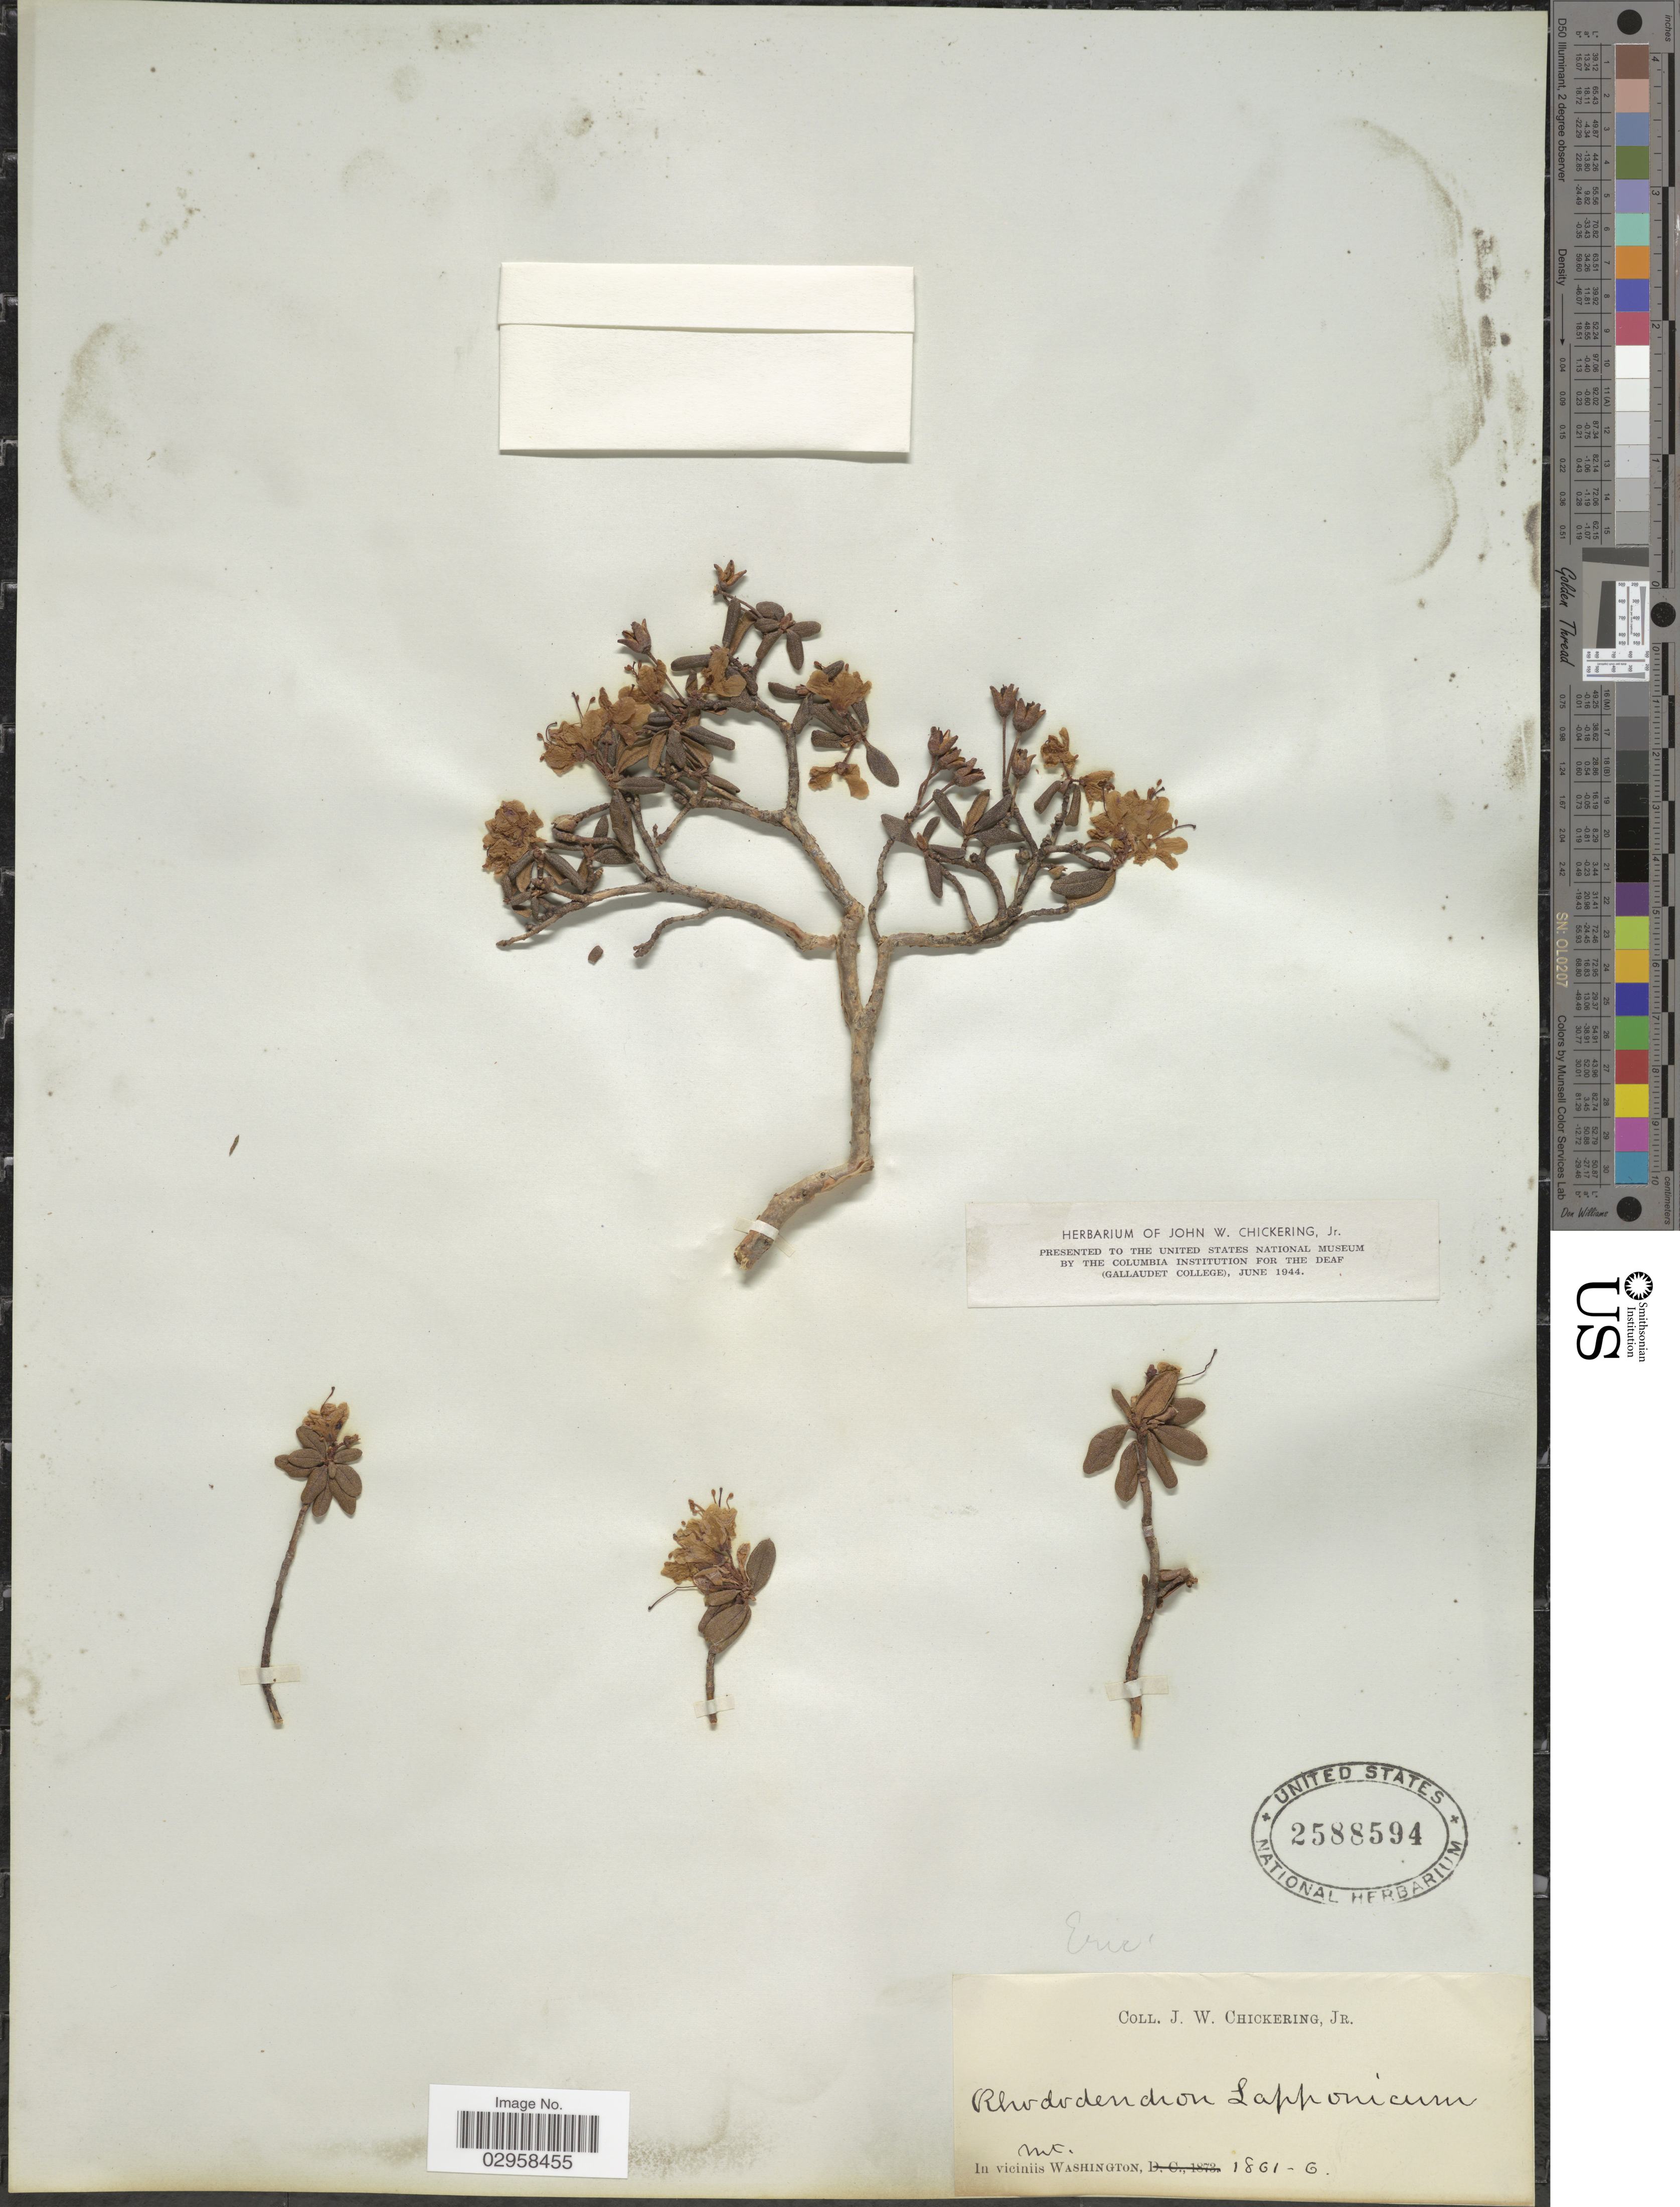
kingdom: Plantae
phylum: Tracheophyta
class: Magnoliopsida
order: Ericales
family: Ericaceae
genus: Rhododendron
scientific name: Rhododendron lapponicum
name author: (L.) Wahlenb.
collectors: J. W. Chickering Jr.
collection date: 1861/1866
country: United States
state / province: New Hampshire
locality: In viciniis Mt. Washington.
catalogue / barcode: US 2588594